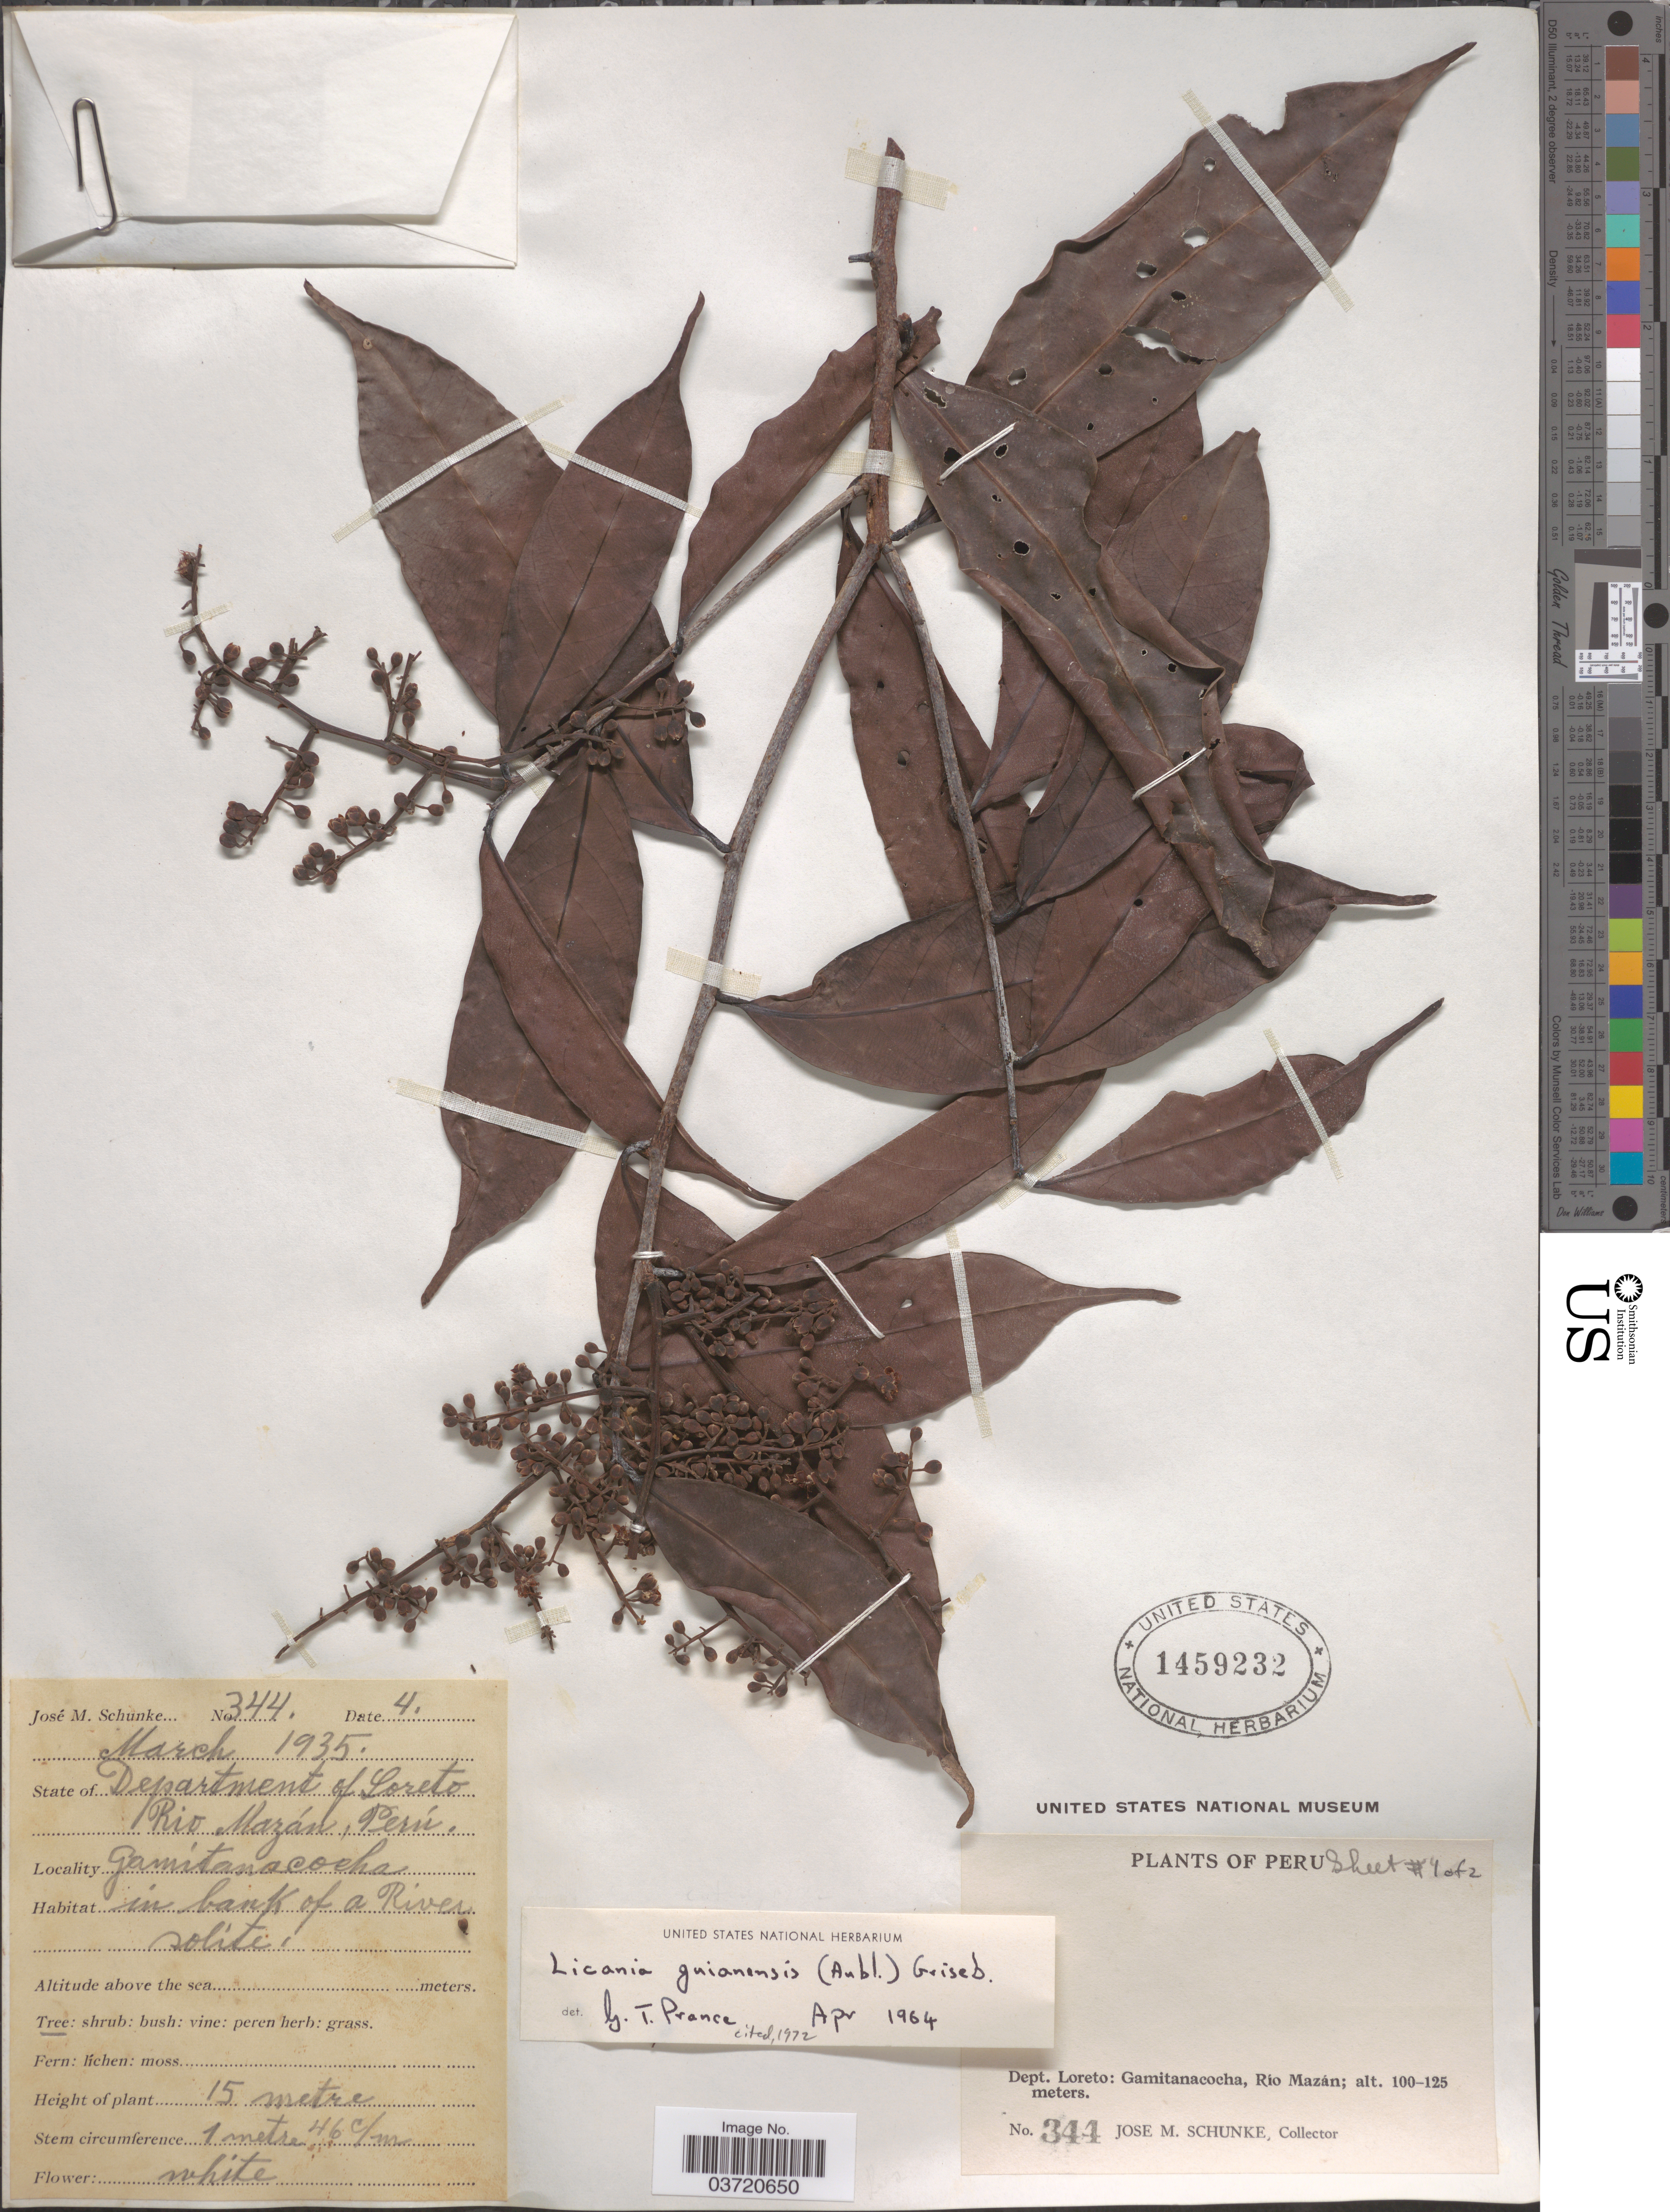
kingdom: Plantae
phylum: Tracheophyta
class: Magnoliopsida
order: Malpighiales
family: Chrysobalanaceae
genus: Moquilea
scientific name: Moquilea guianensis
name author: Aubl.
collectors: J. M. Schunke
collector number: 344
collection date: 1935-03-04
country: Peru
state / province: Loreto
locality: Dept. Loreto: Gamitanacocha, Rio Mazán.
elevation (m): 100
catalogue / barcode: US 1459232